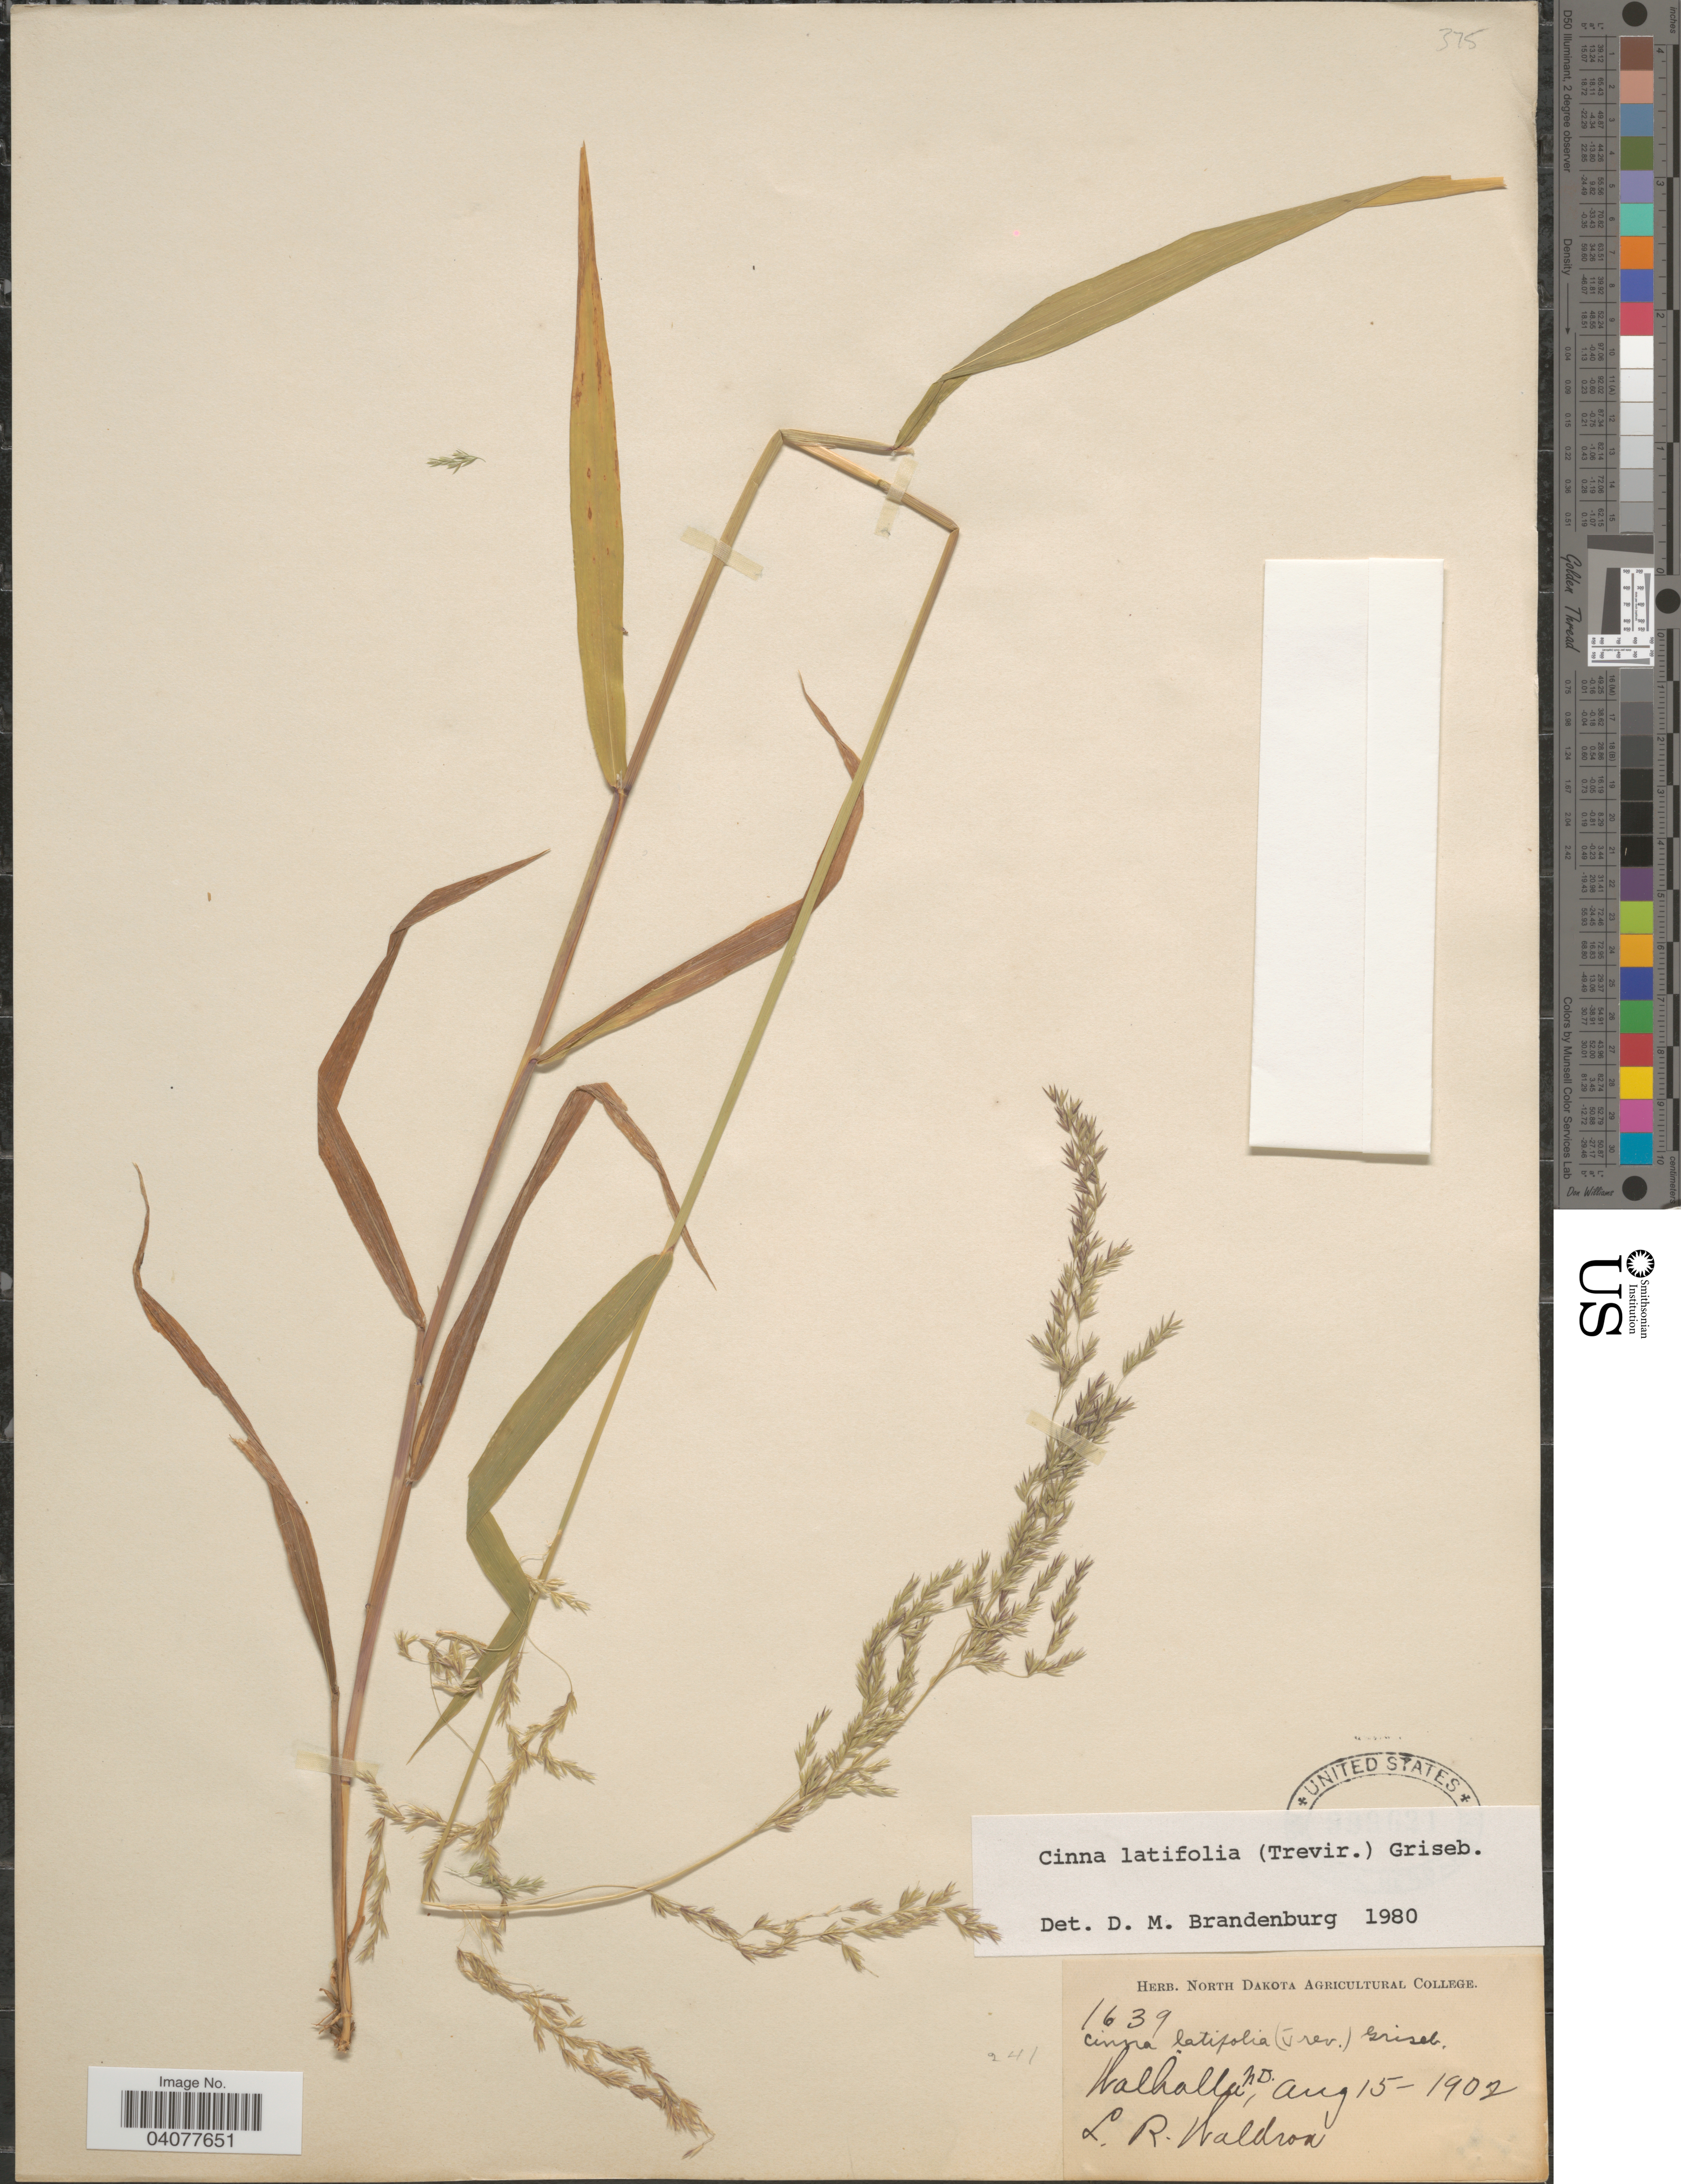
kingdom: Plantae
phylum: Tracheophyta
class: Liliopsida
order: Poales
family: Poaceae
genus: Cinna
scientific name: Cinna latifolia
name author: (Trevir. ex Goeppert) Griseb.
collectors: L. Waldron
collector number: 1639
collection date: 1902-08-15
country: United States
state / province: North Dakota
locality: Walhalla.